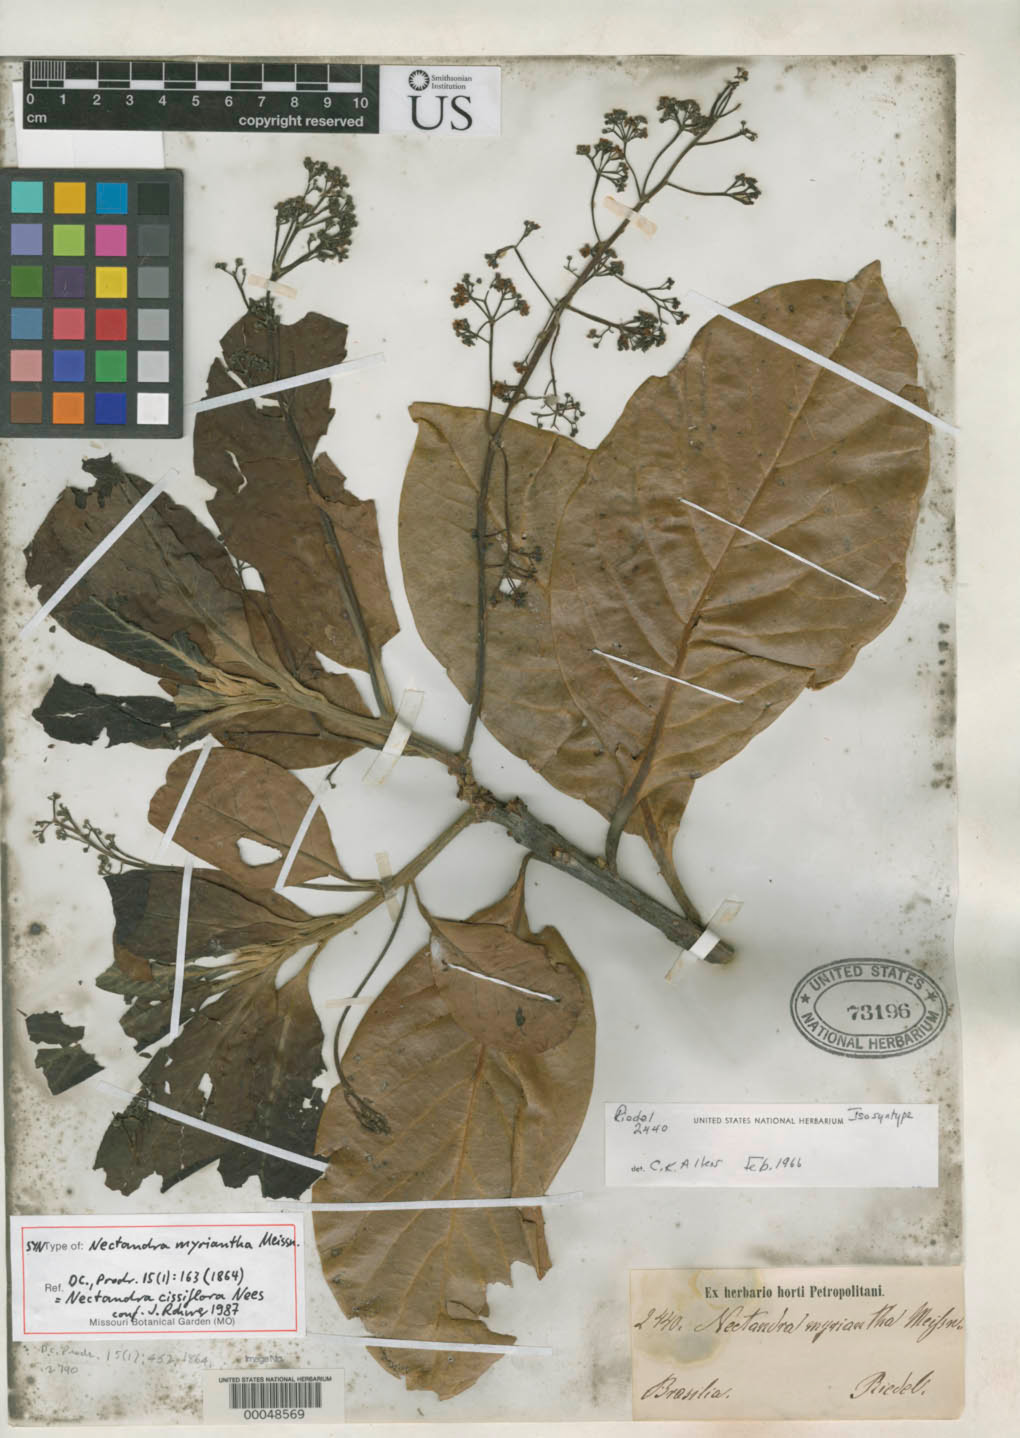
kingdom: Plantae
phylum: Tracheophyta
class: Magnoliopsida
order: Laurales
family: Lauraceae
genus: Nectandra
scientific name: Nectandra myriantha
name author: Meisn. in DC.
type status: Isolectotype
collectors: L. Riedel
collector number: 2440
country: Brazil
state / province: Minas Gerais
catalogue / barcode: US 73196